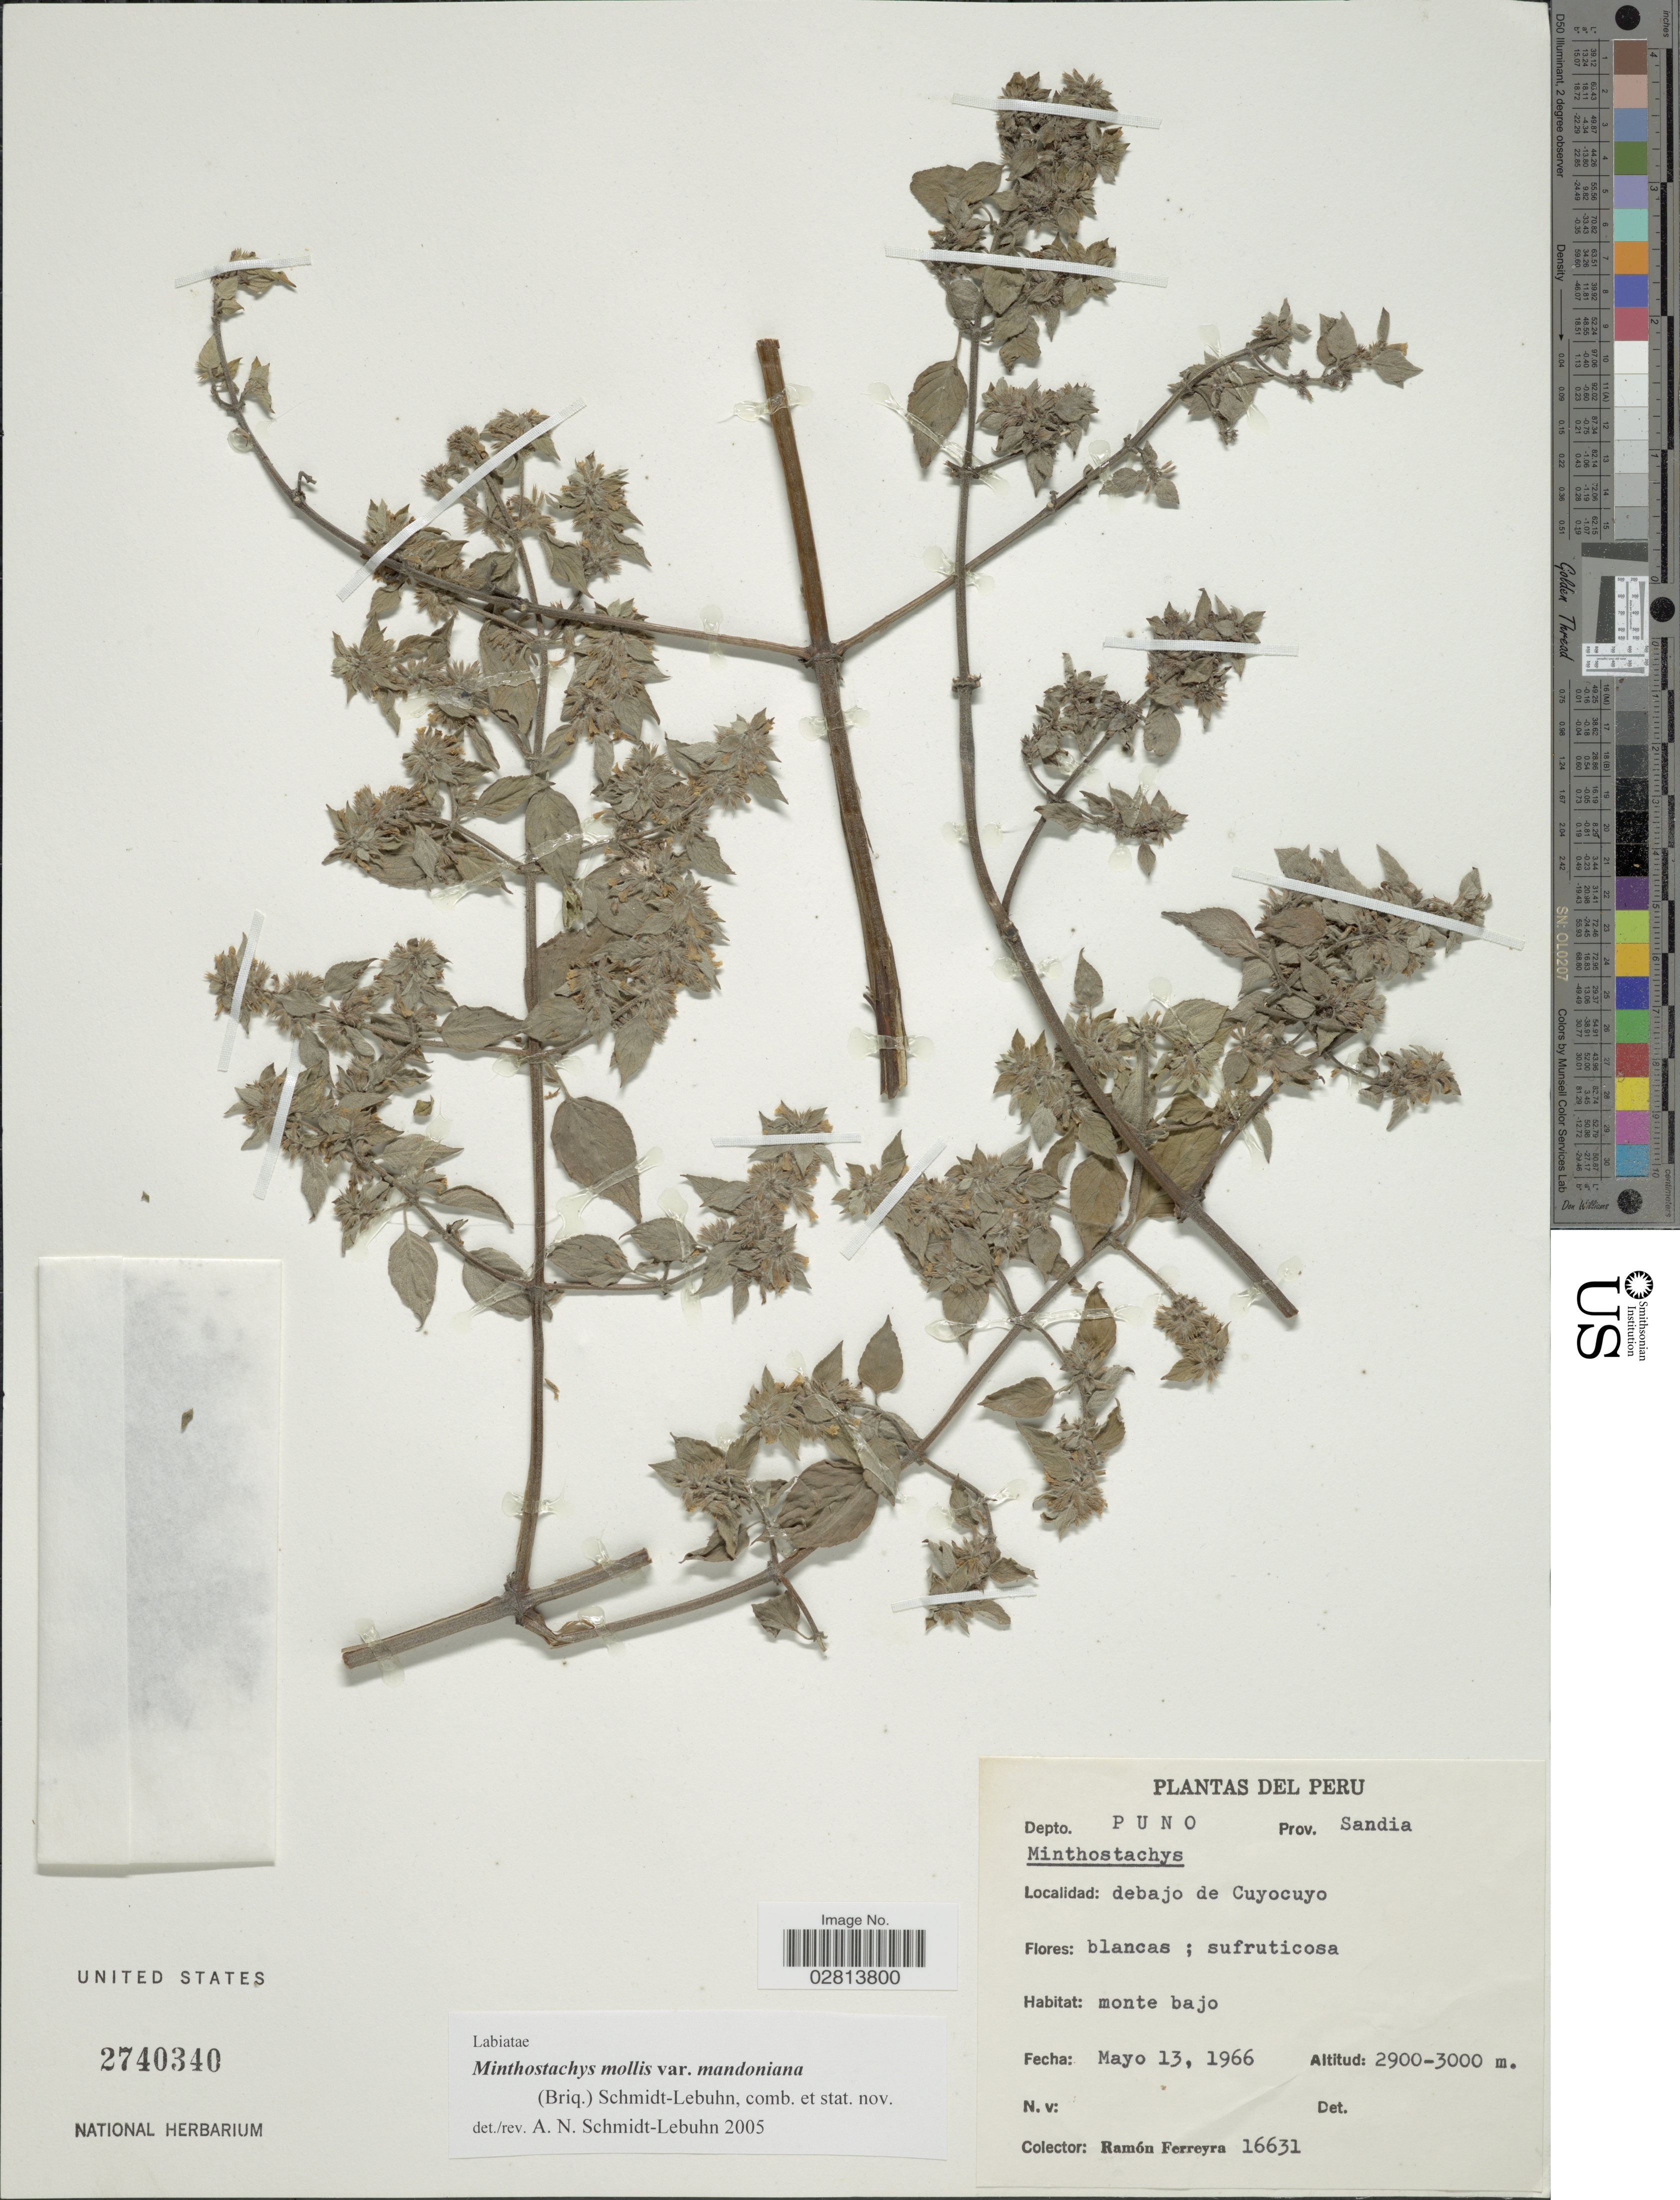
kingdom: Plantae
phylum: Tracheophyta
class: Magnoliopsida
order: Lamiales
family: Lamiaceae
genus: Minthostachys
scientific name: Minthostachys mollis var. mandoniana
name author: (Briq.) Schmidt-Leb.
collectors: R. A. Ferreyra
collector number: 16631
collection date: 1966-05-13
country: Peru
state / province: Puno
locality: Depto. Puno, Prov. Sandia, debajo de Cuyocuyo.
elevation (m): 2900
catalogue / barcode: US 2740340